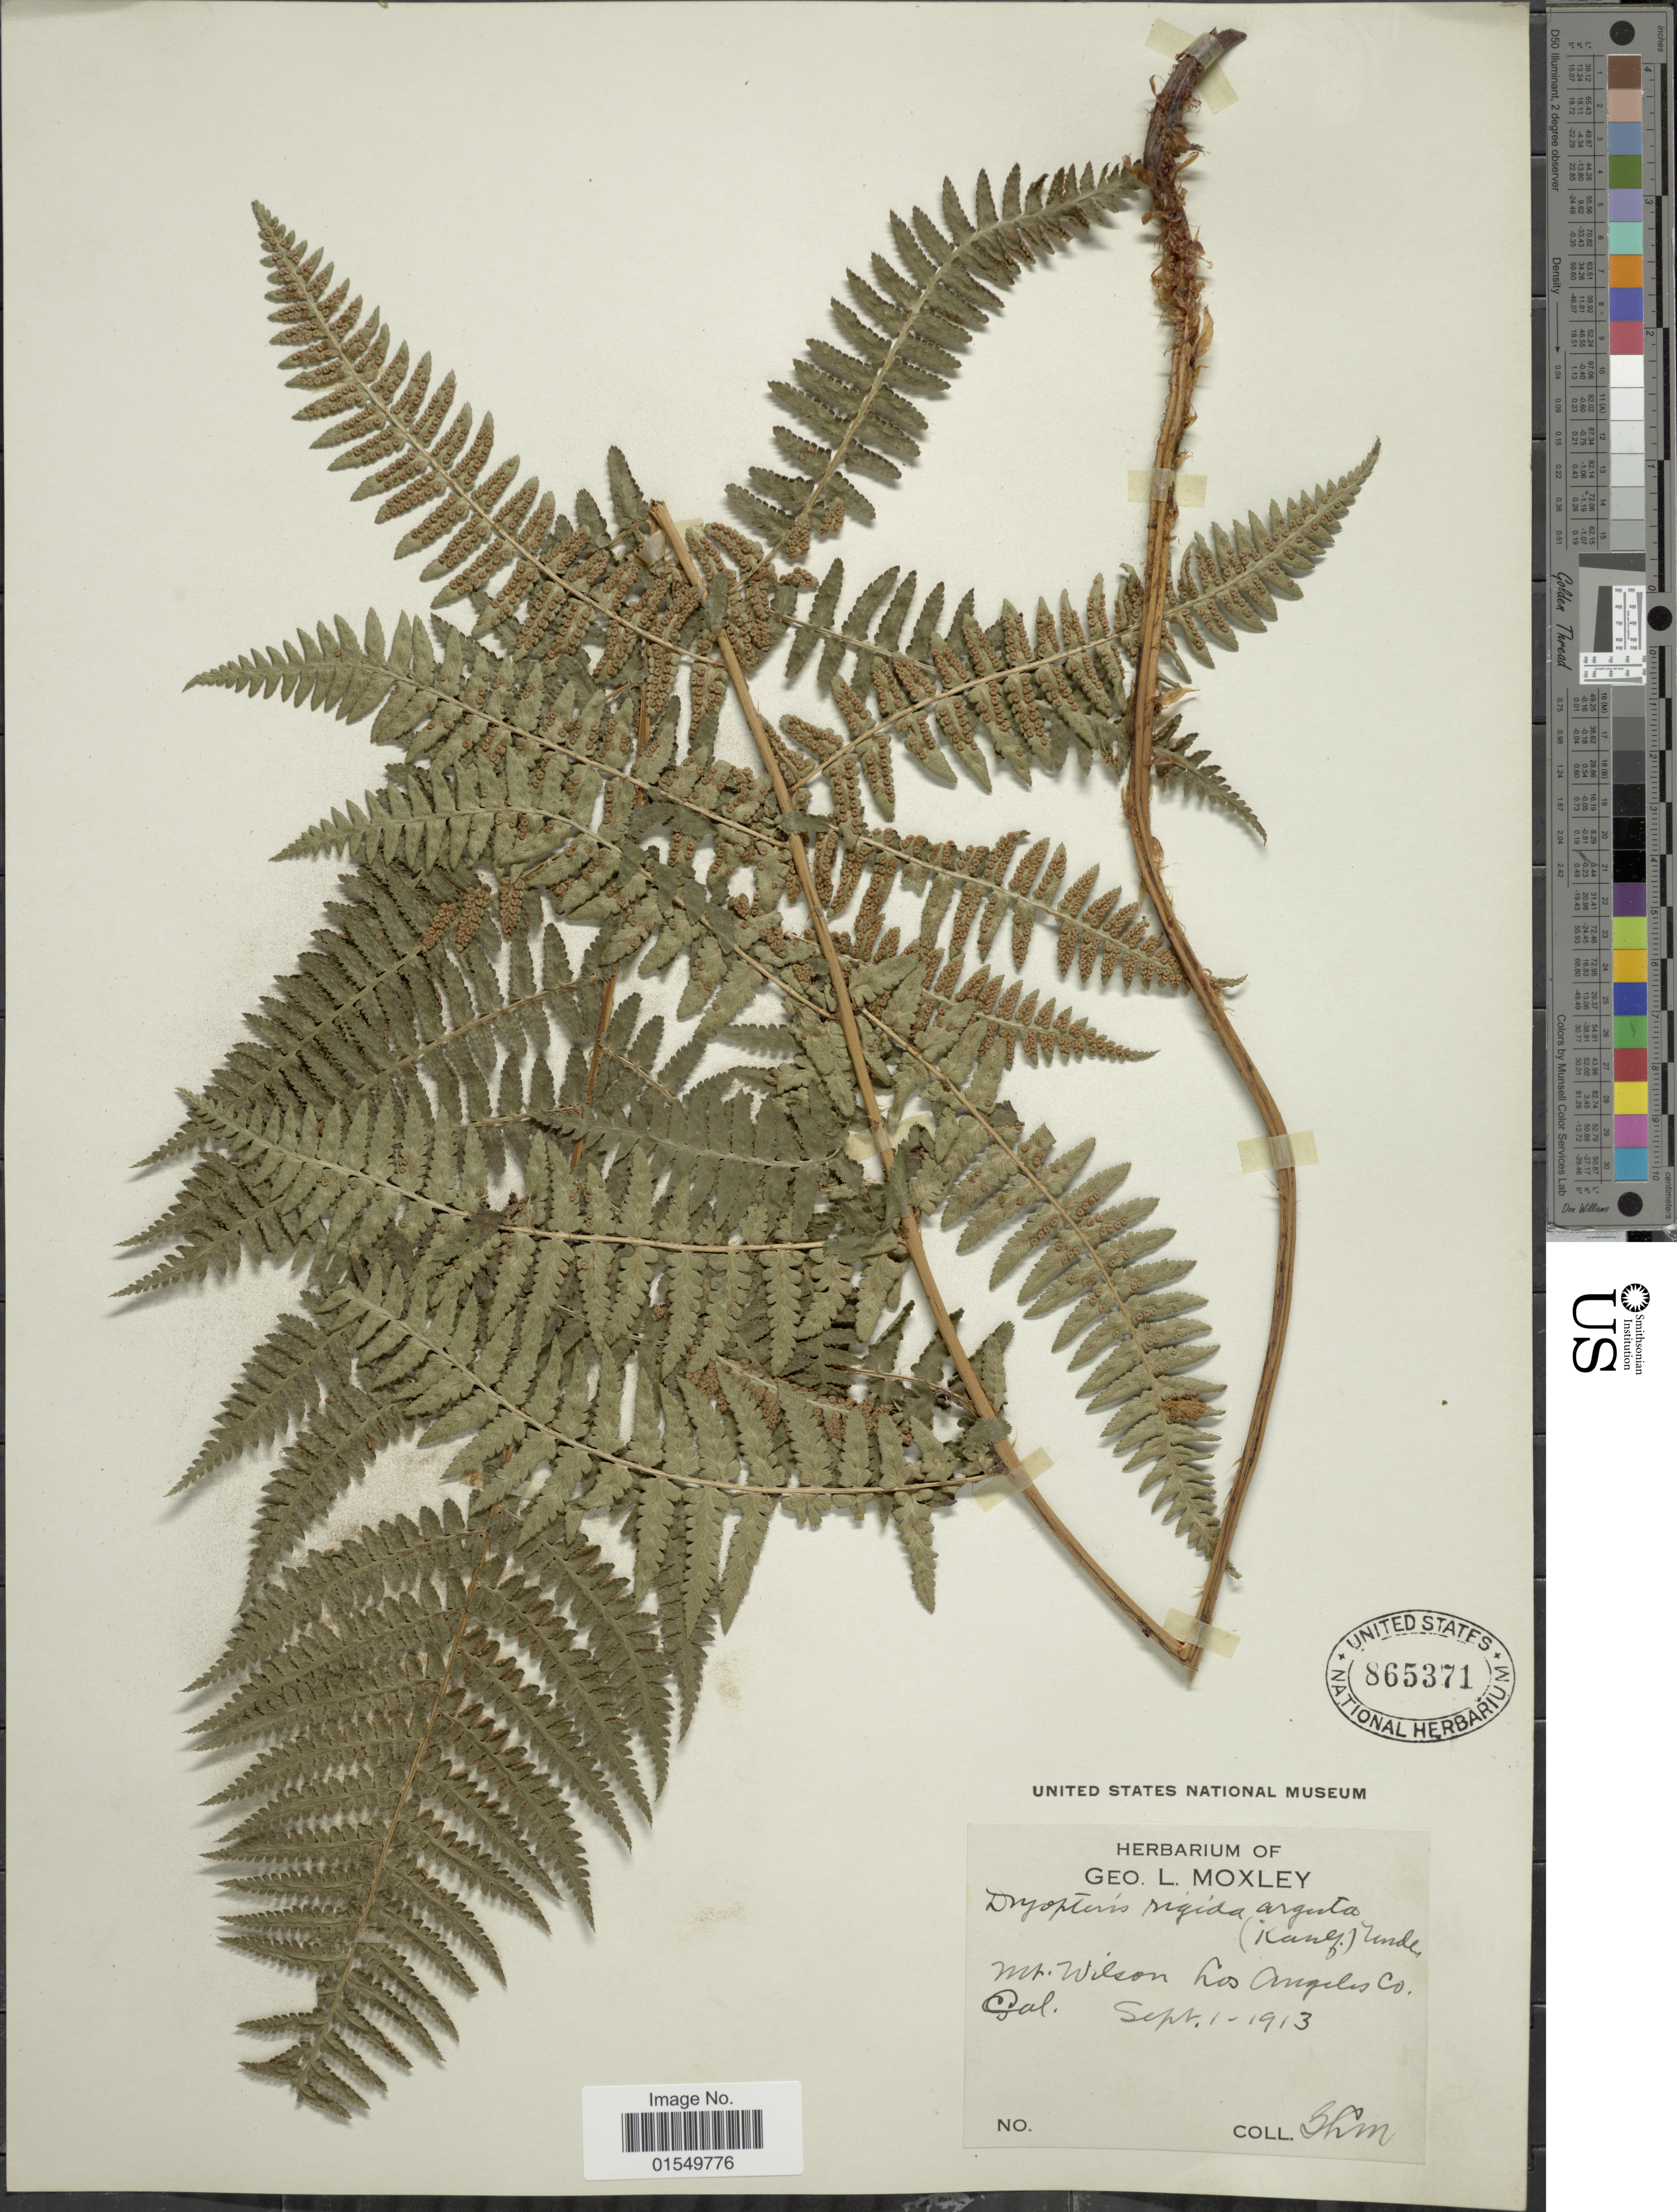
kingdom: Plantae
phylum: Tracheophyta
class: Polypodiopsida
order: Polypodiales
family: Dryopteridaceae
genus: Dryopteris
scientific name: Dryopteris arguta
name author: (Kaulf.) Maxon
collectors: G. L. Moxley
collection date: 1913-09-01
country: United States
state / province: California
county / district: Los Angeles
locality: Mt. Wilson, Los Angeles Co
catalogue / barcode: US 865371